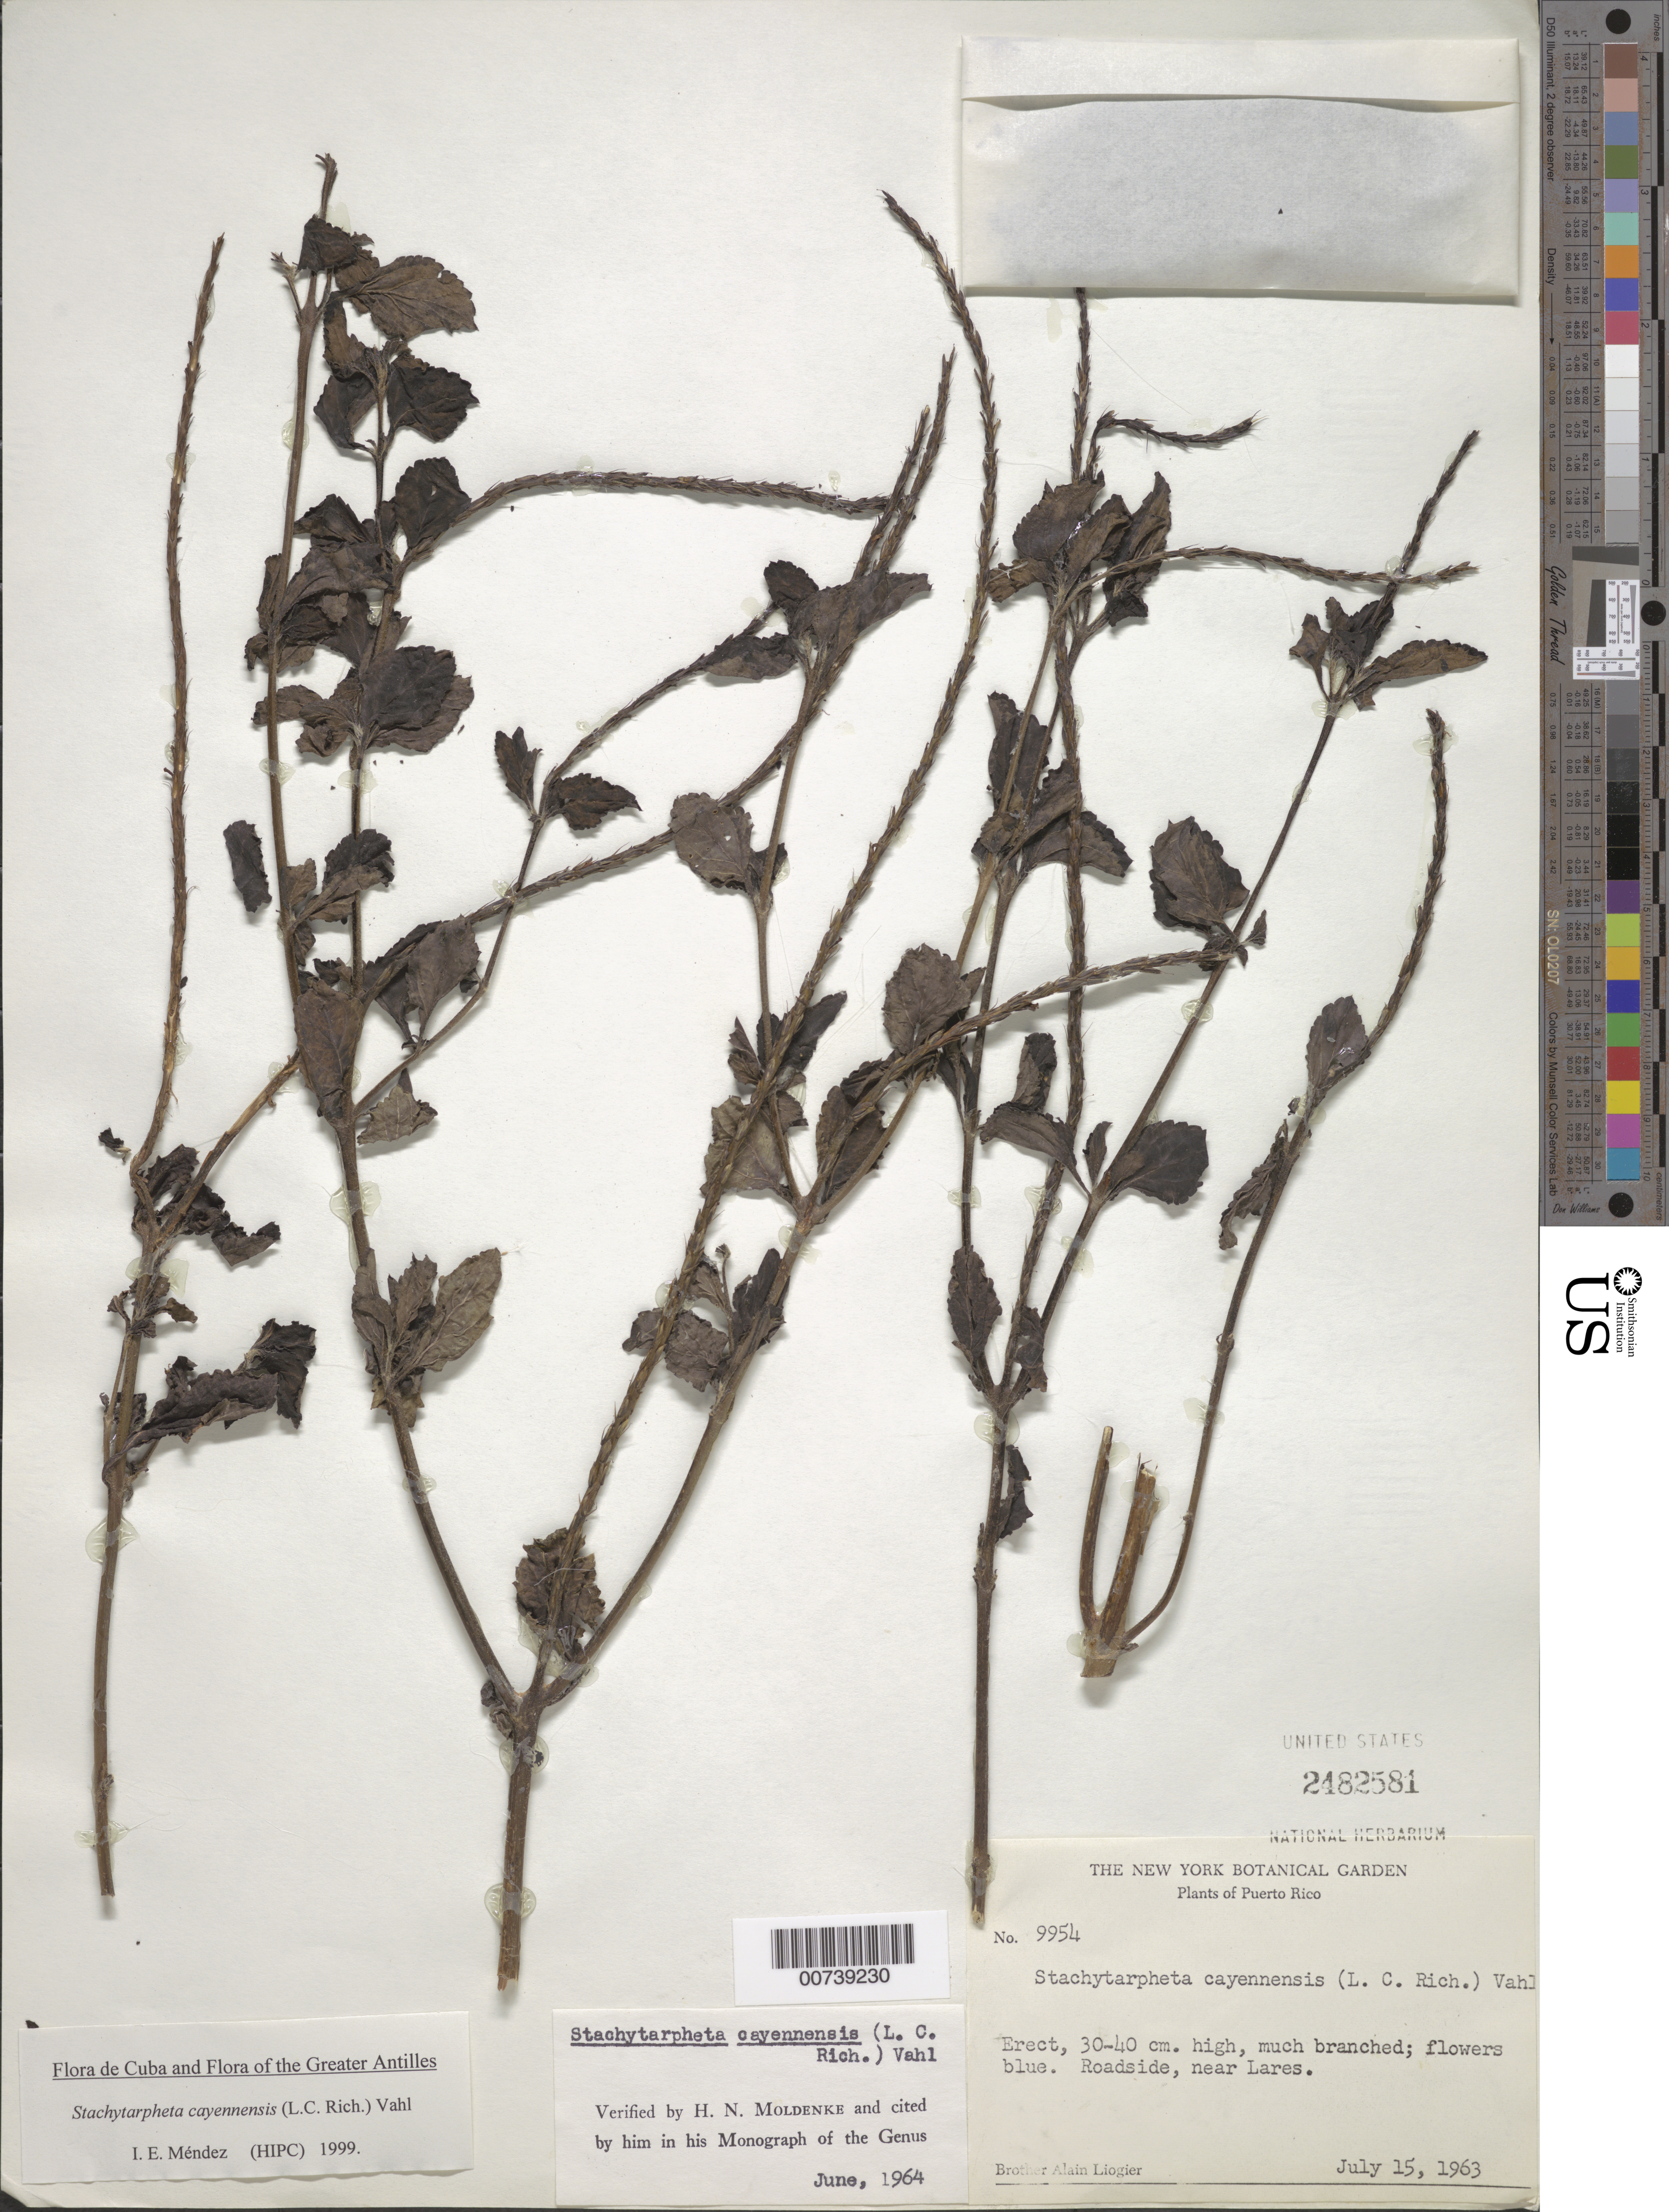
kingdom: Plantae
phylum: Tracheophyta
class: Magnoliopsida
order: Lamiales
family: Verbenaceae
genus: Stachytarpheta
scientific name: Stachytarpheta cayennensis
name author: (Rich.) Vahl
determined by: Méndez, Isidro E., (HIPC)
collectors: A. H. Liogier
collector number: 9954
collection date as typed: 15 Jul 1963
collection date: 1963-07-15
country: Puerto Rico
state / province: Lares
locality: Near Lares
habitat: Roadside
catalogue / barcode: US 2482581